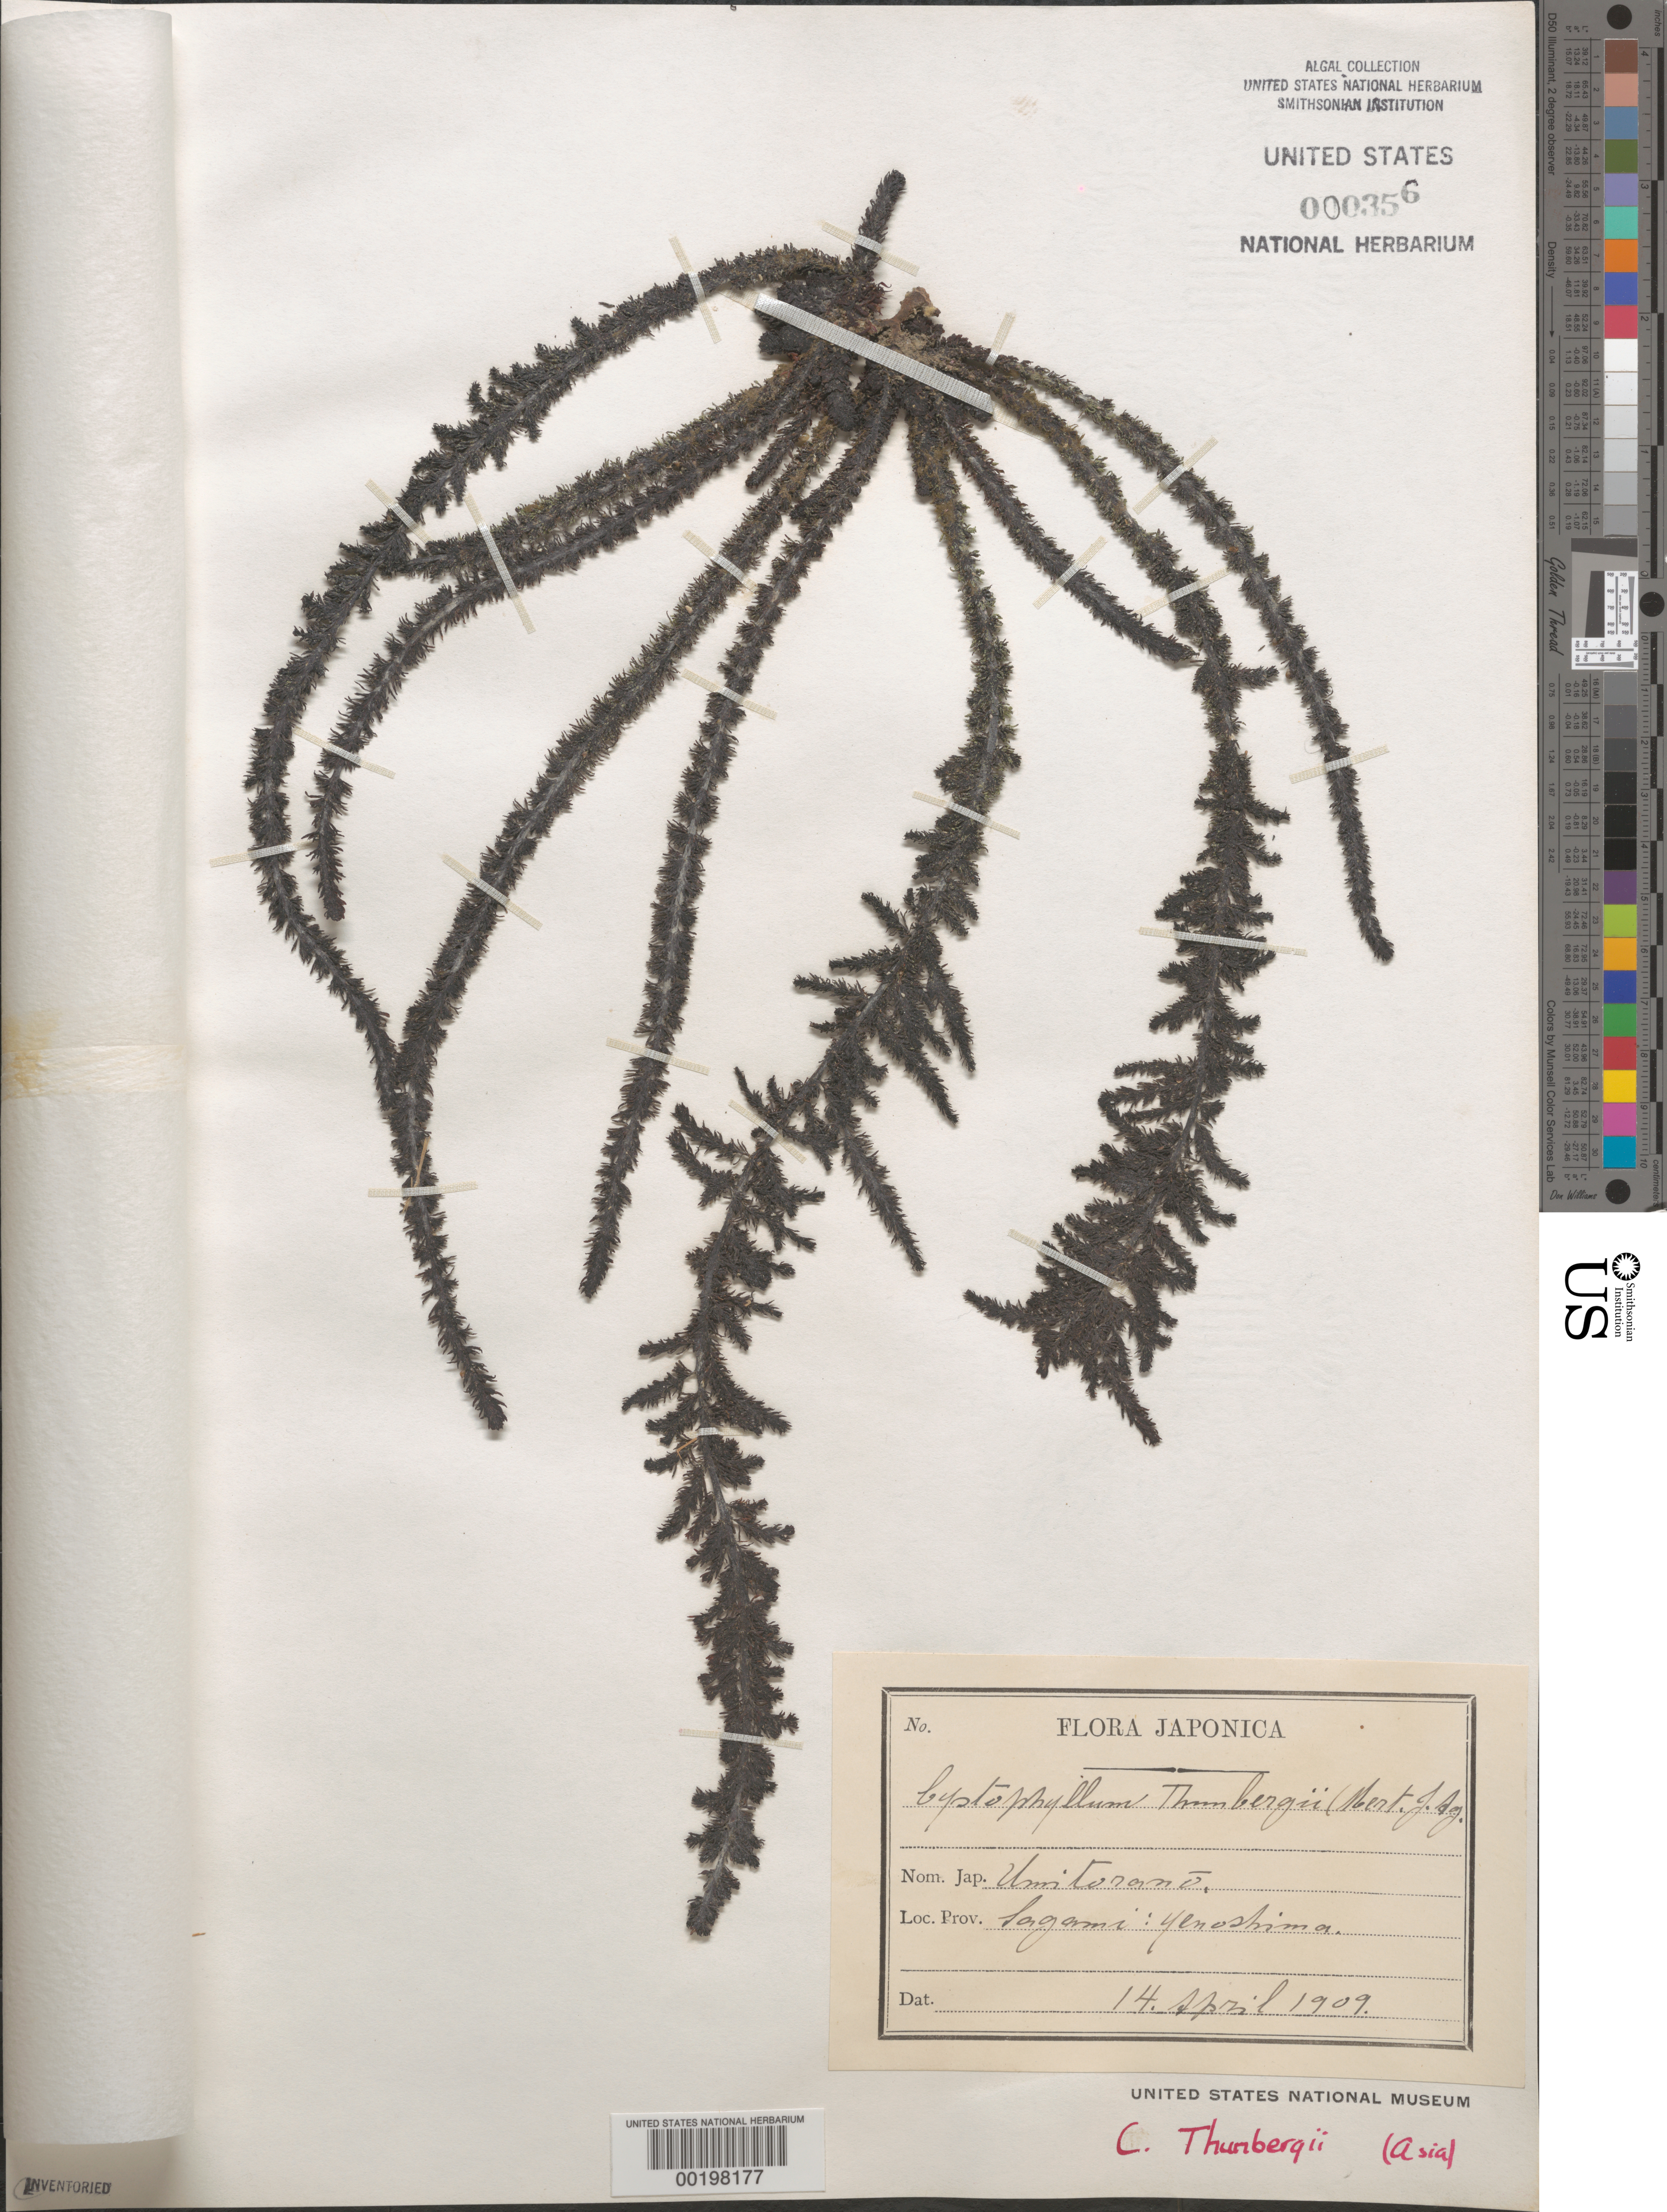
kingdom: Chromista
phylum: Ochrophyta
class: Phaeophyceae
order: Fucales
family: Sargassaceae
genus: Sargassum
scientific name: Sargassum thunbergii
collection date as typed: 14 Apr 1909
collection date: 1909-04-14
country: Japan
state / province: Kanagawa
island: Enoshima (Yenoshima)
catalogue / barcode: US 356